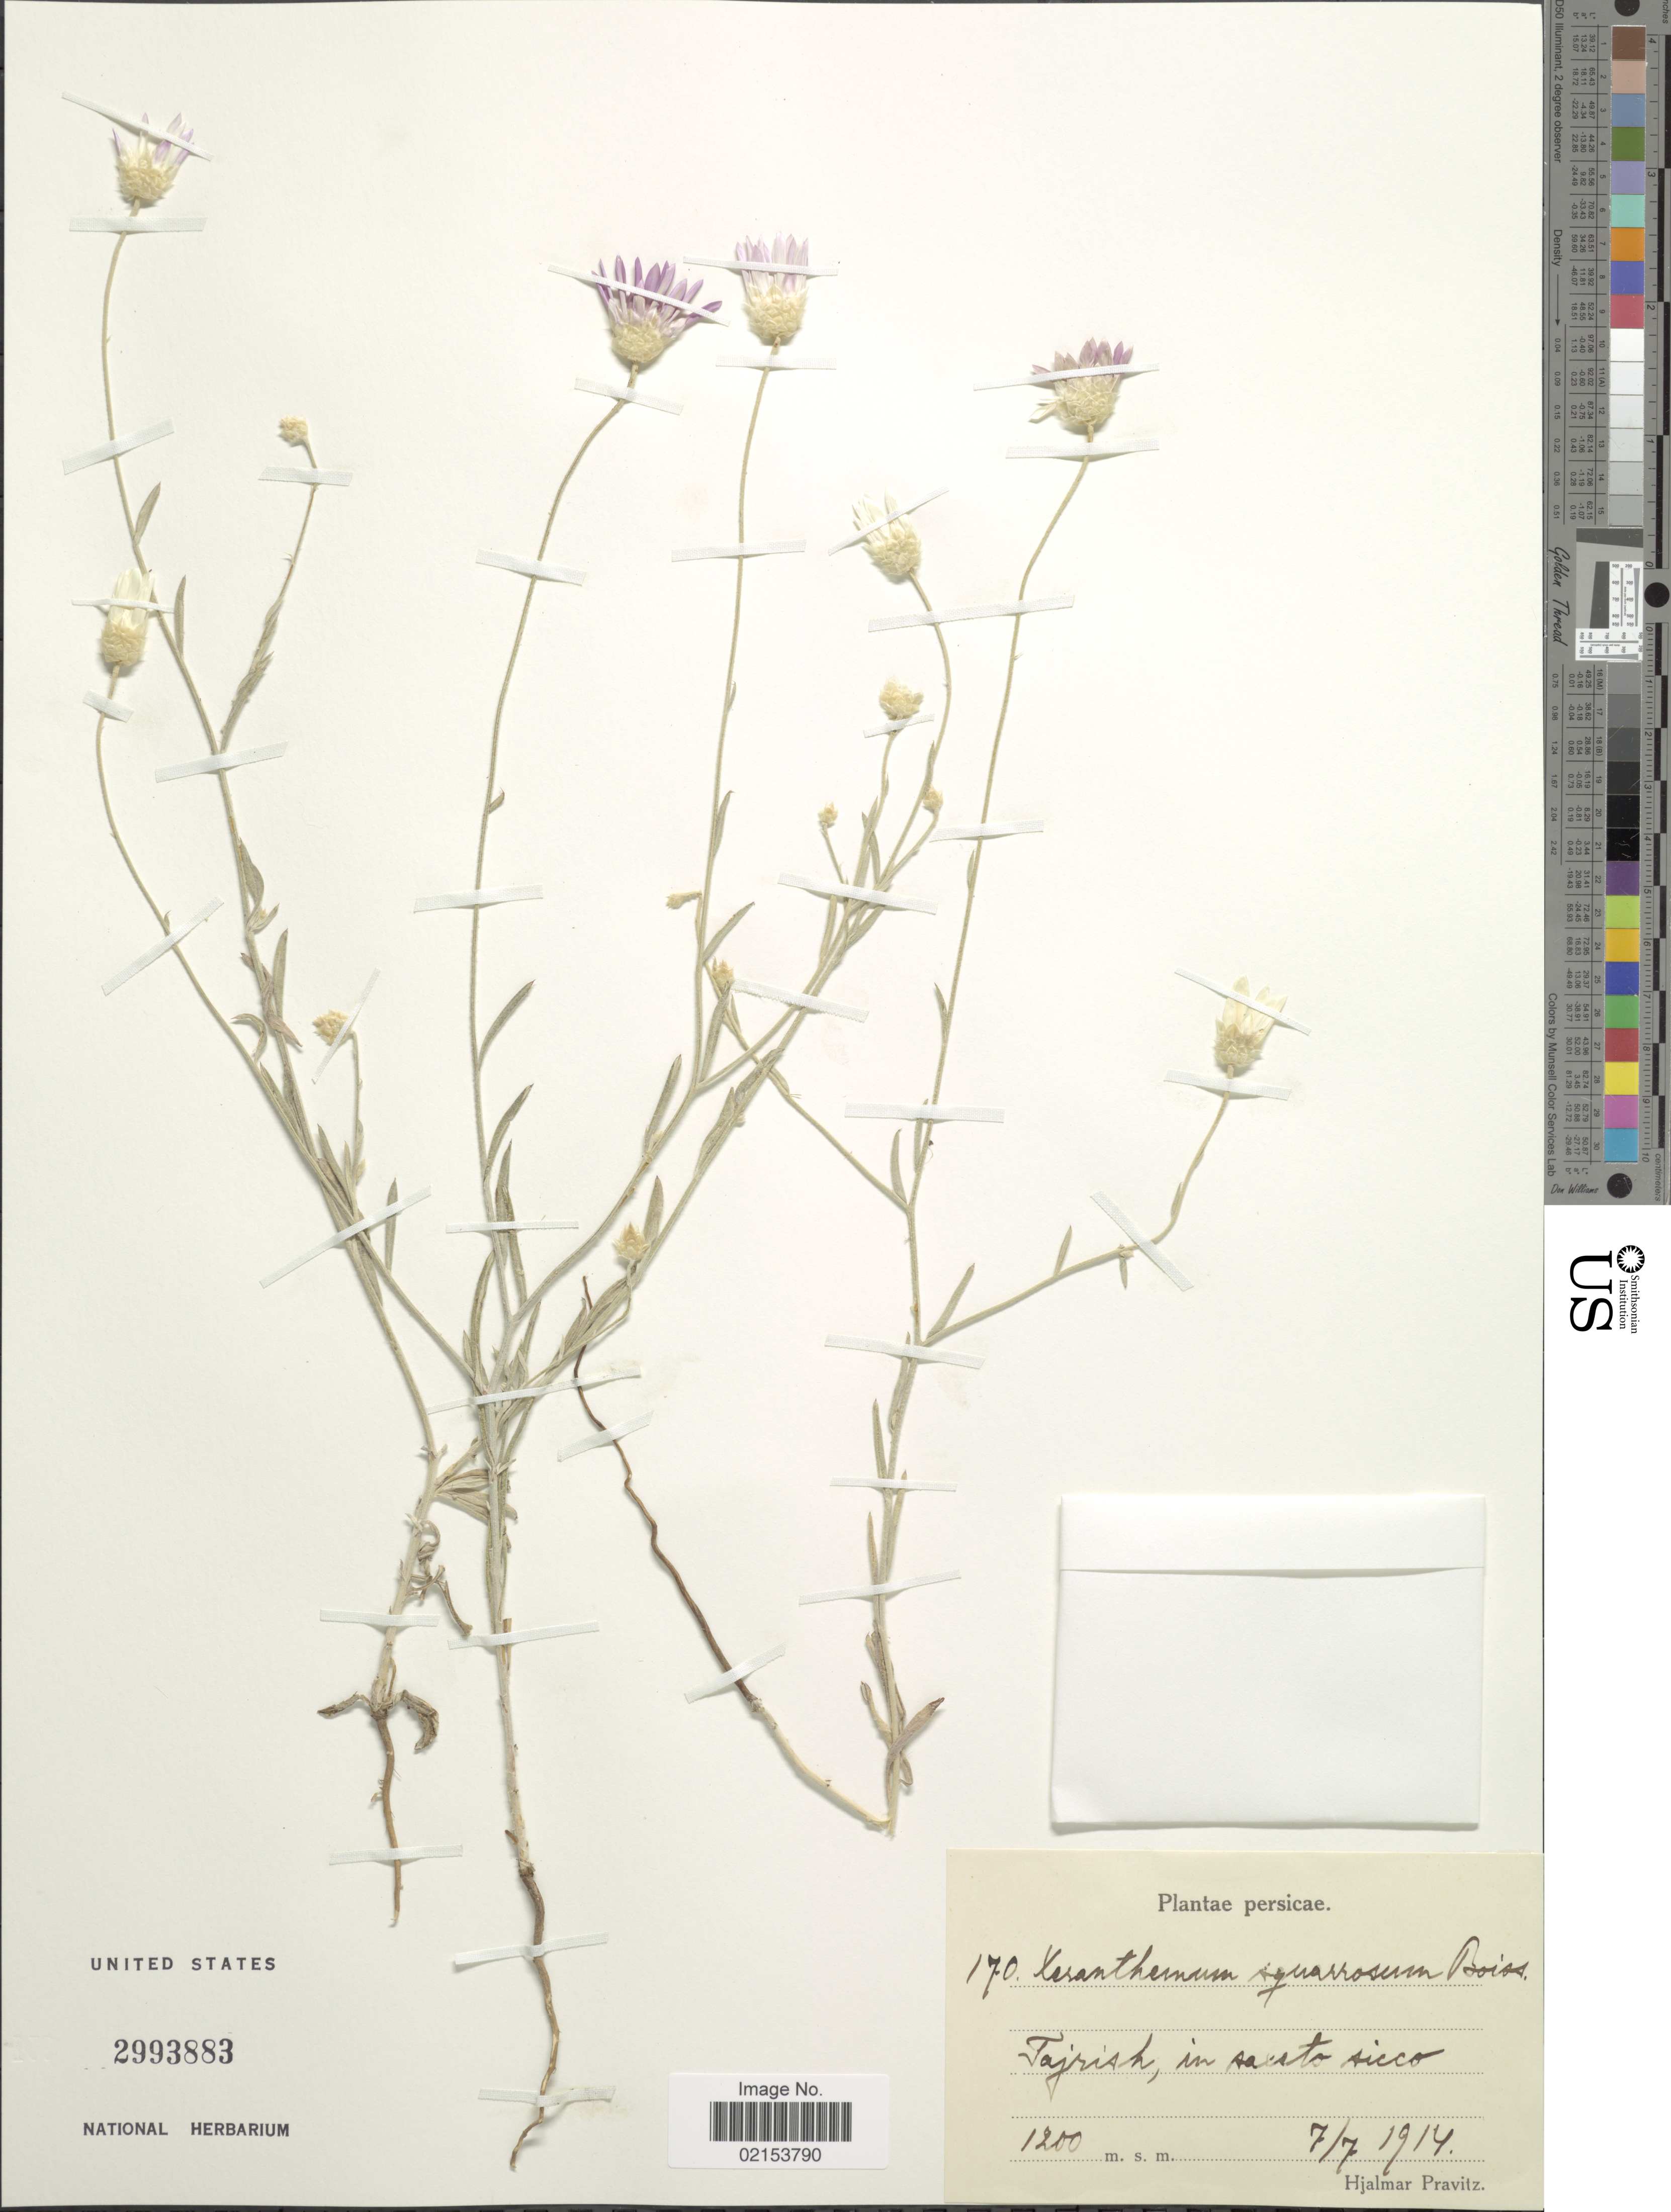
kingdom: Plantae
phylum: Tracheophyta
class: Magnoliopsida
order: Asterales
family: Asteraceae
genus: Xeranthemum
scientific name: Xeranthemum squarrosum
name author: Boiss.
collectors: H. Pravitz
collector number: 170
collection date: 1914-07-07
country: Iran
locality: Persicae. Tajrish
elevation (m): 1200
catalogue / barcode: US 2993883